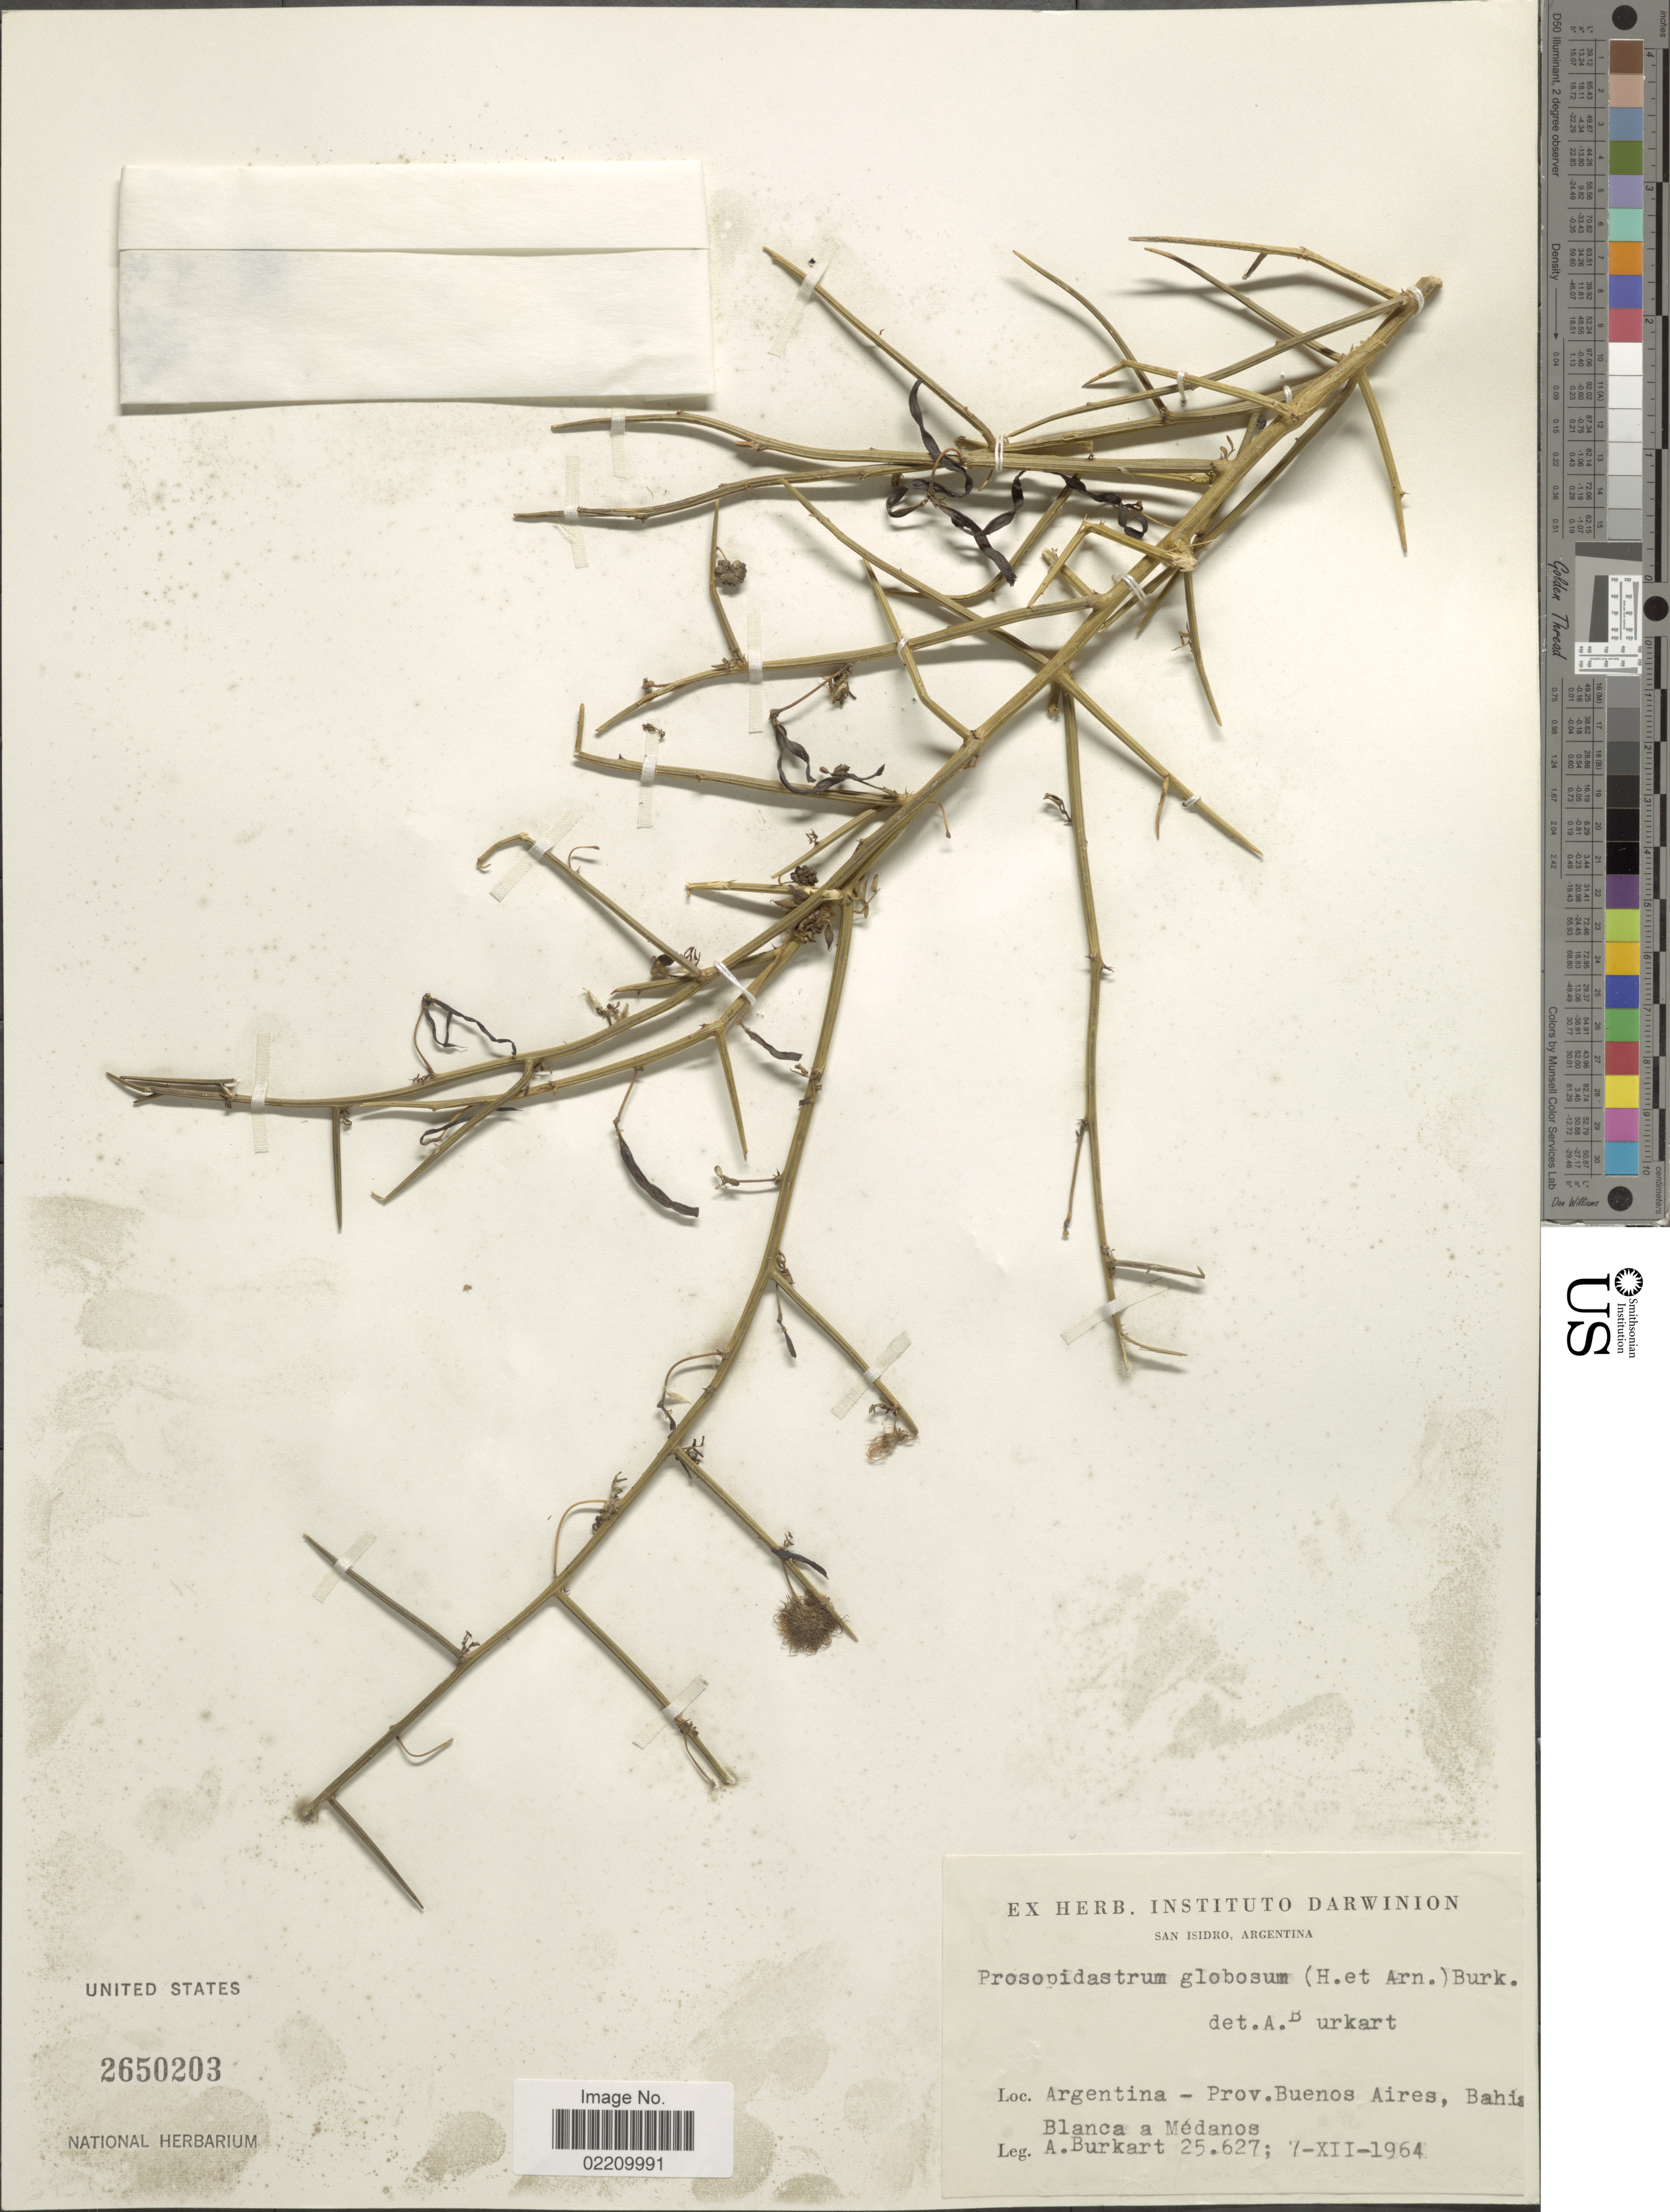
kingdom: Plantae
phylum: Tracheophyta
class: Magnoliopsida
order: Fabales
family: Fabaceae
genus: Prosopidastrum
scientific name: Prosopidastrum striatum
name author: (Benth.) R.A. Palacios & Hoc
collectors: A. E. Burkart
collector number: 25627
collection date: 1964-12-07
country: Argentina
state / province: Buenos Aires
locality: Bahia, Blanca a Medanos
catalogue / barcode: US 2650203